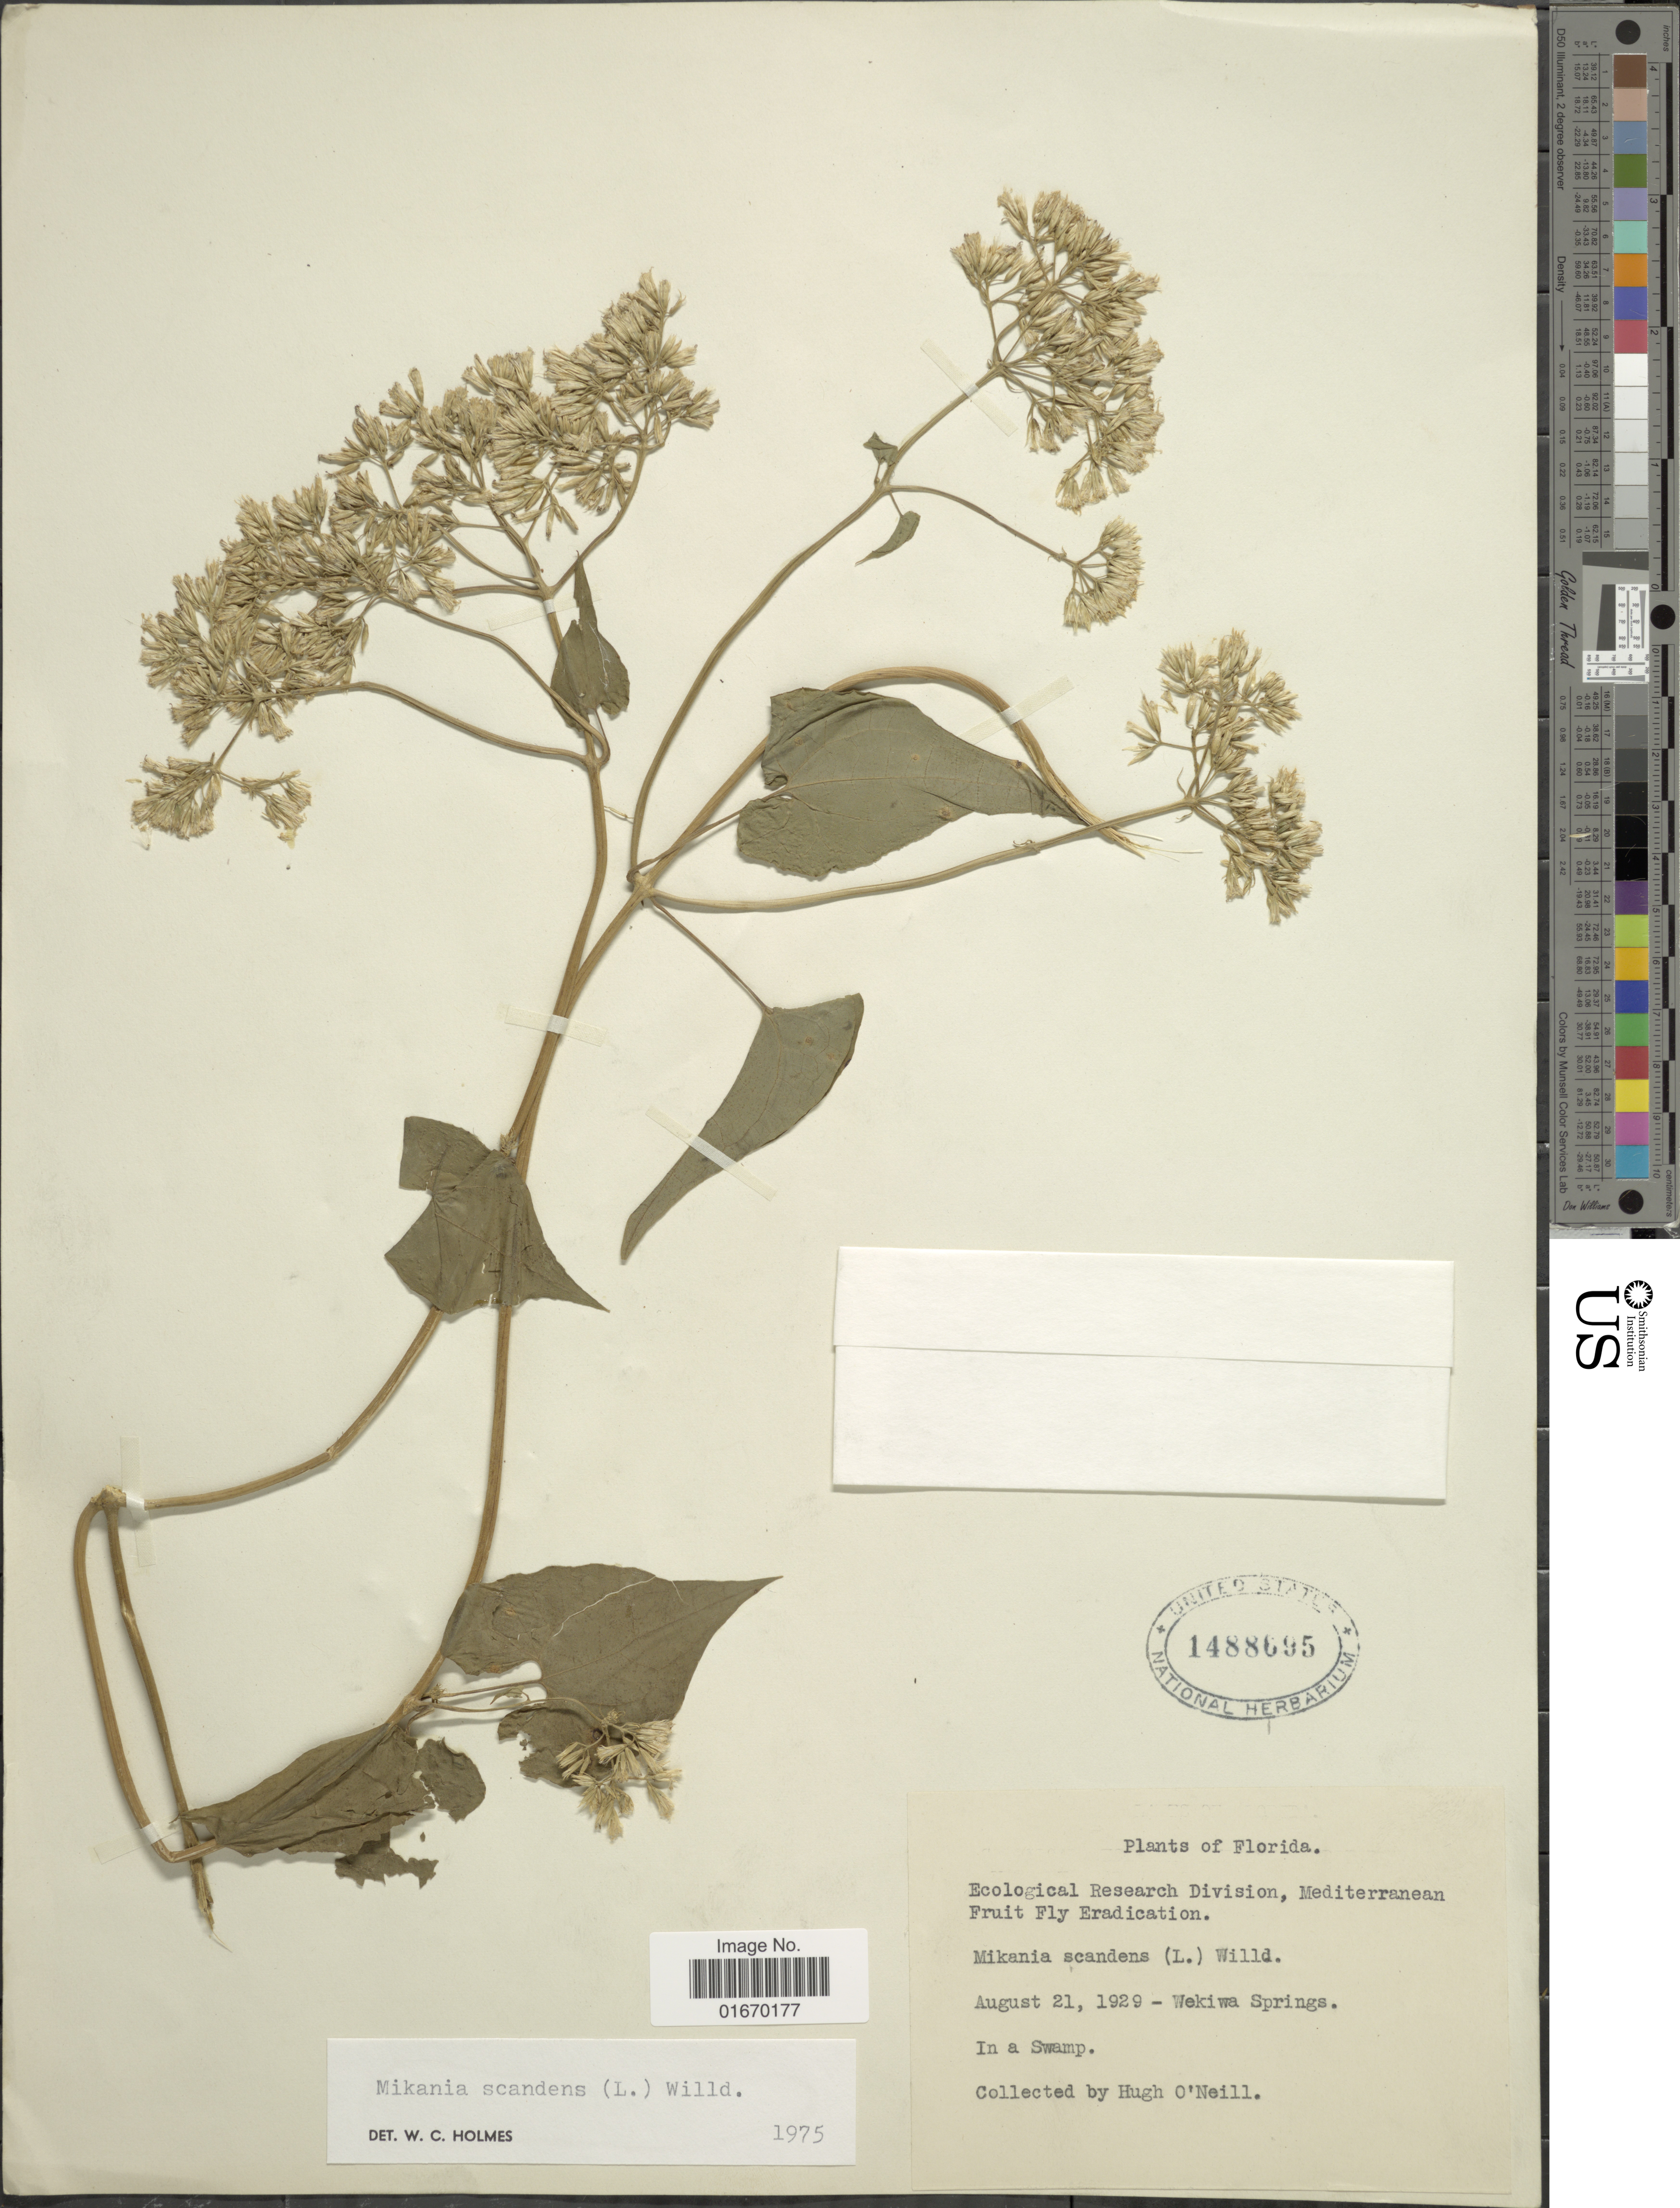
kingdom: Plantae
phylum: Tracheophyta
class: Magnoliopsida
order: Asterales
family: Asteraceae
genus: Mikania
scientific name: Mikania scandens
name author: (L.) Willd.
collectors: H. O'Neill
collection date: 1929-08-21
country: United States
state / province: Florida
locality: Wekiwa Springs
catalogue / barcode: US 1488695